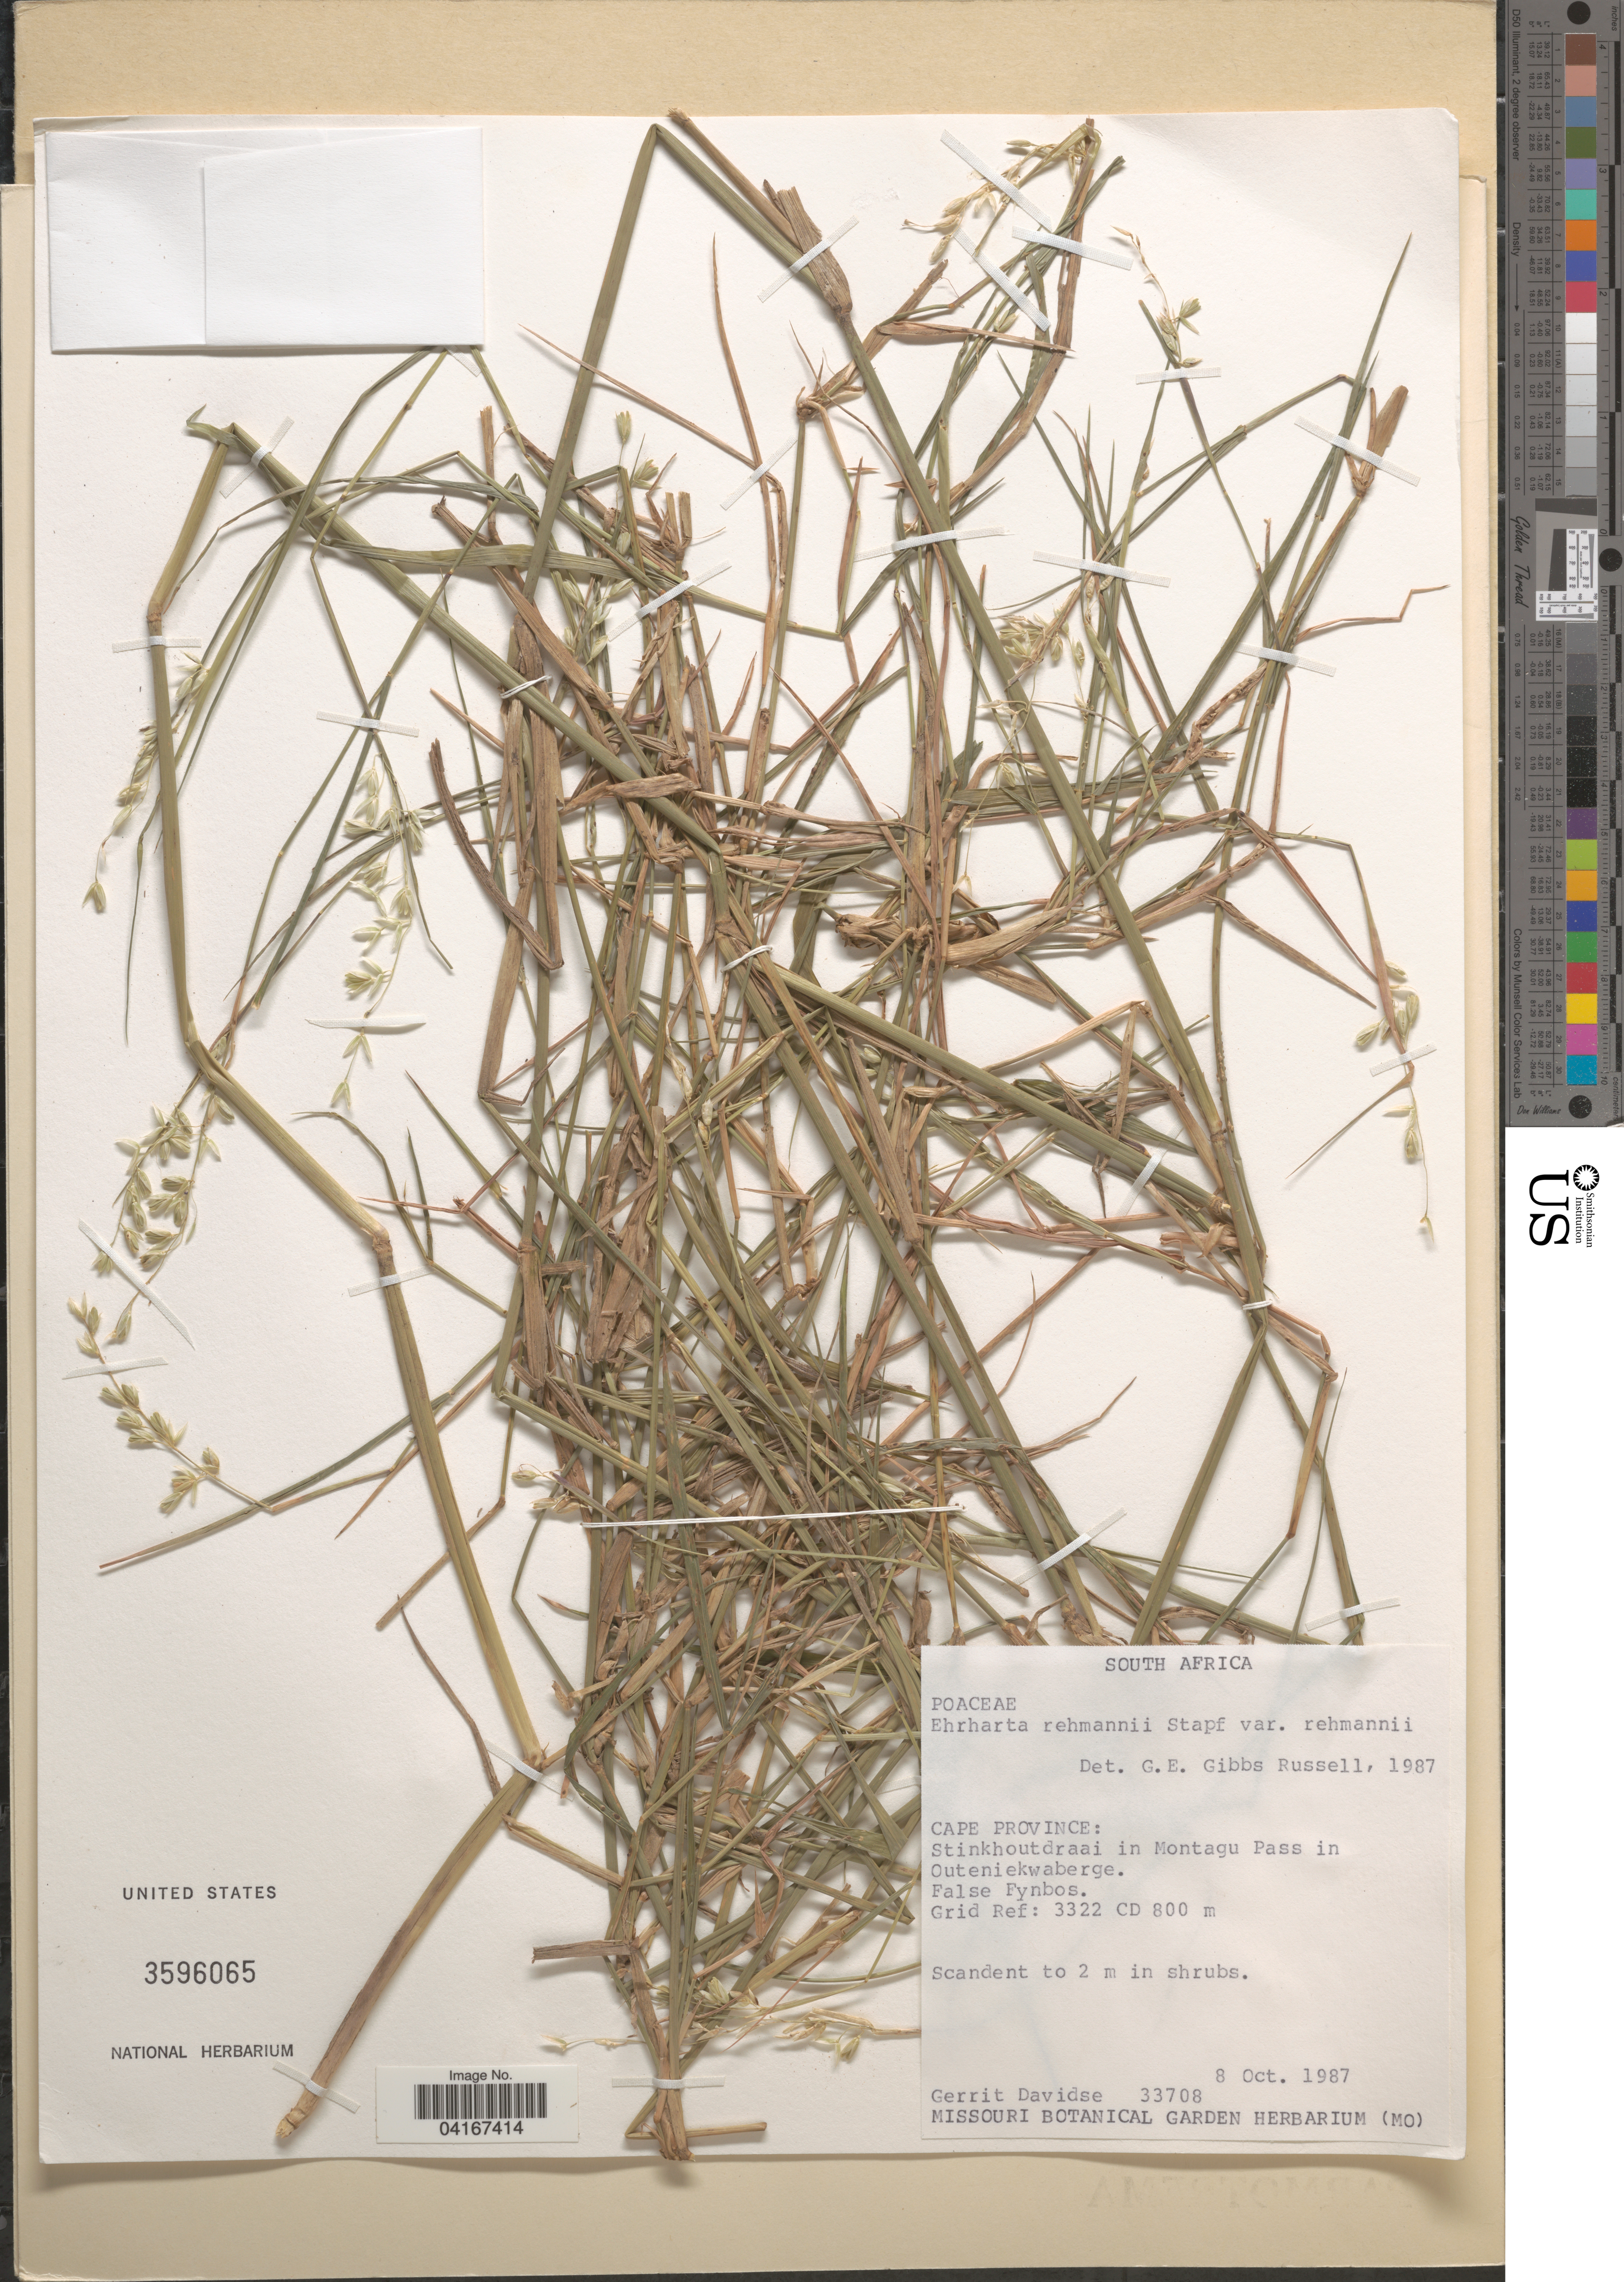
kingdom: Plantae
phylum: Tracheophyta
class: Liliopsida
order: Poales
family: Poaceae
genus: Ehrharta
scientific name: Ehrharta rehmannii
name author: Stapf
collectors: G. Davidse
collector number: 33708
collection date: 1987-10-08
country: South Africa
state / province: Western Cape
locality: Stinkhoudtdraai in Montagu Pass in Outeniekwaberge. False Fynbos. Grid Ref: 3322 CD.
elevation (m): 800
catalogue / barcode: US 3596065